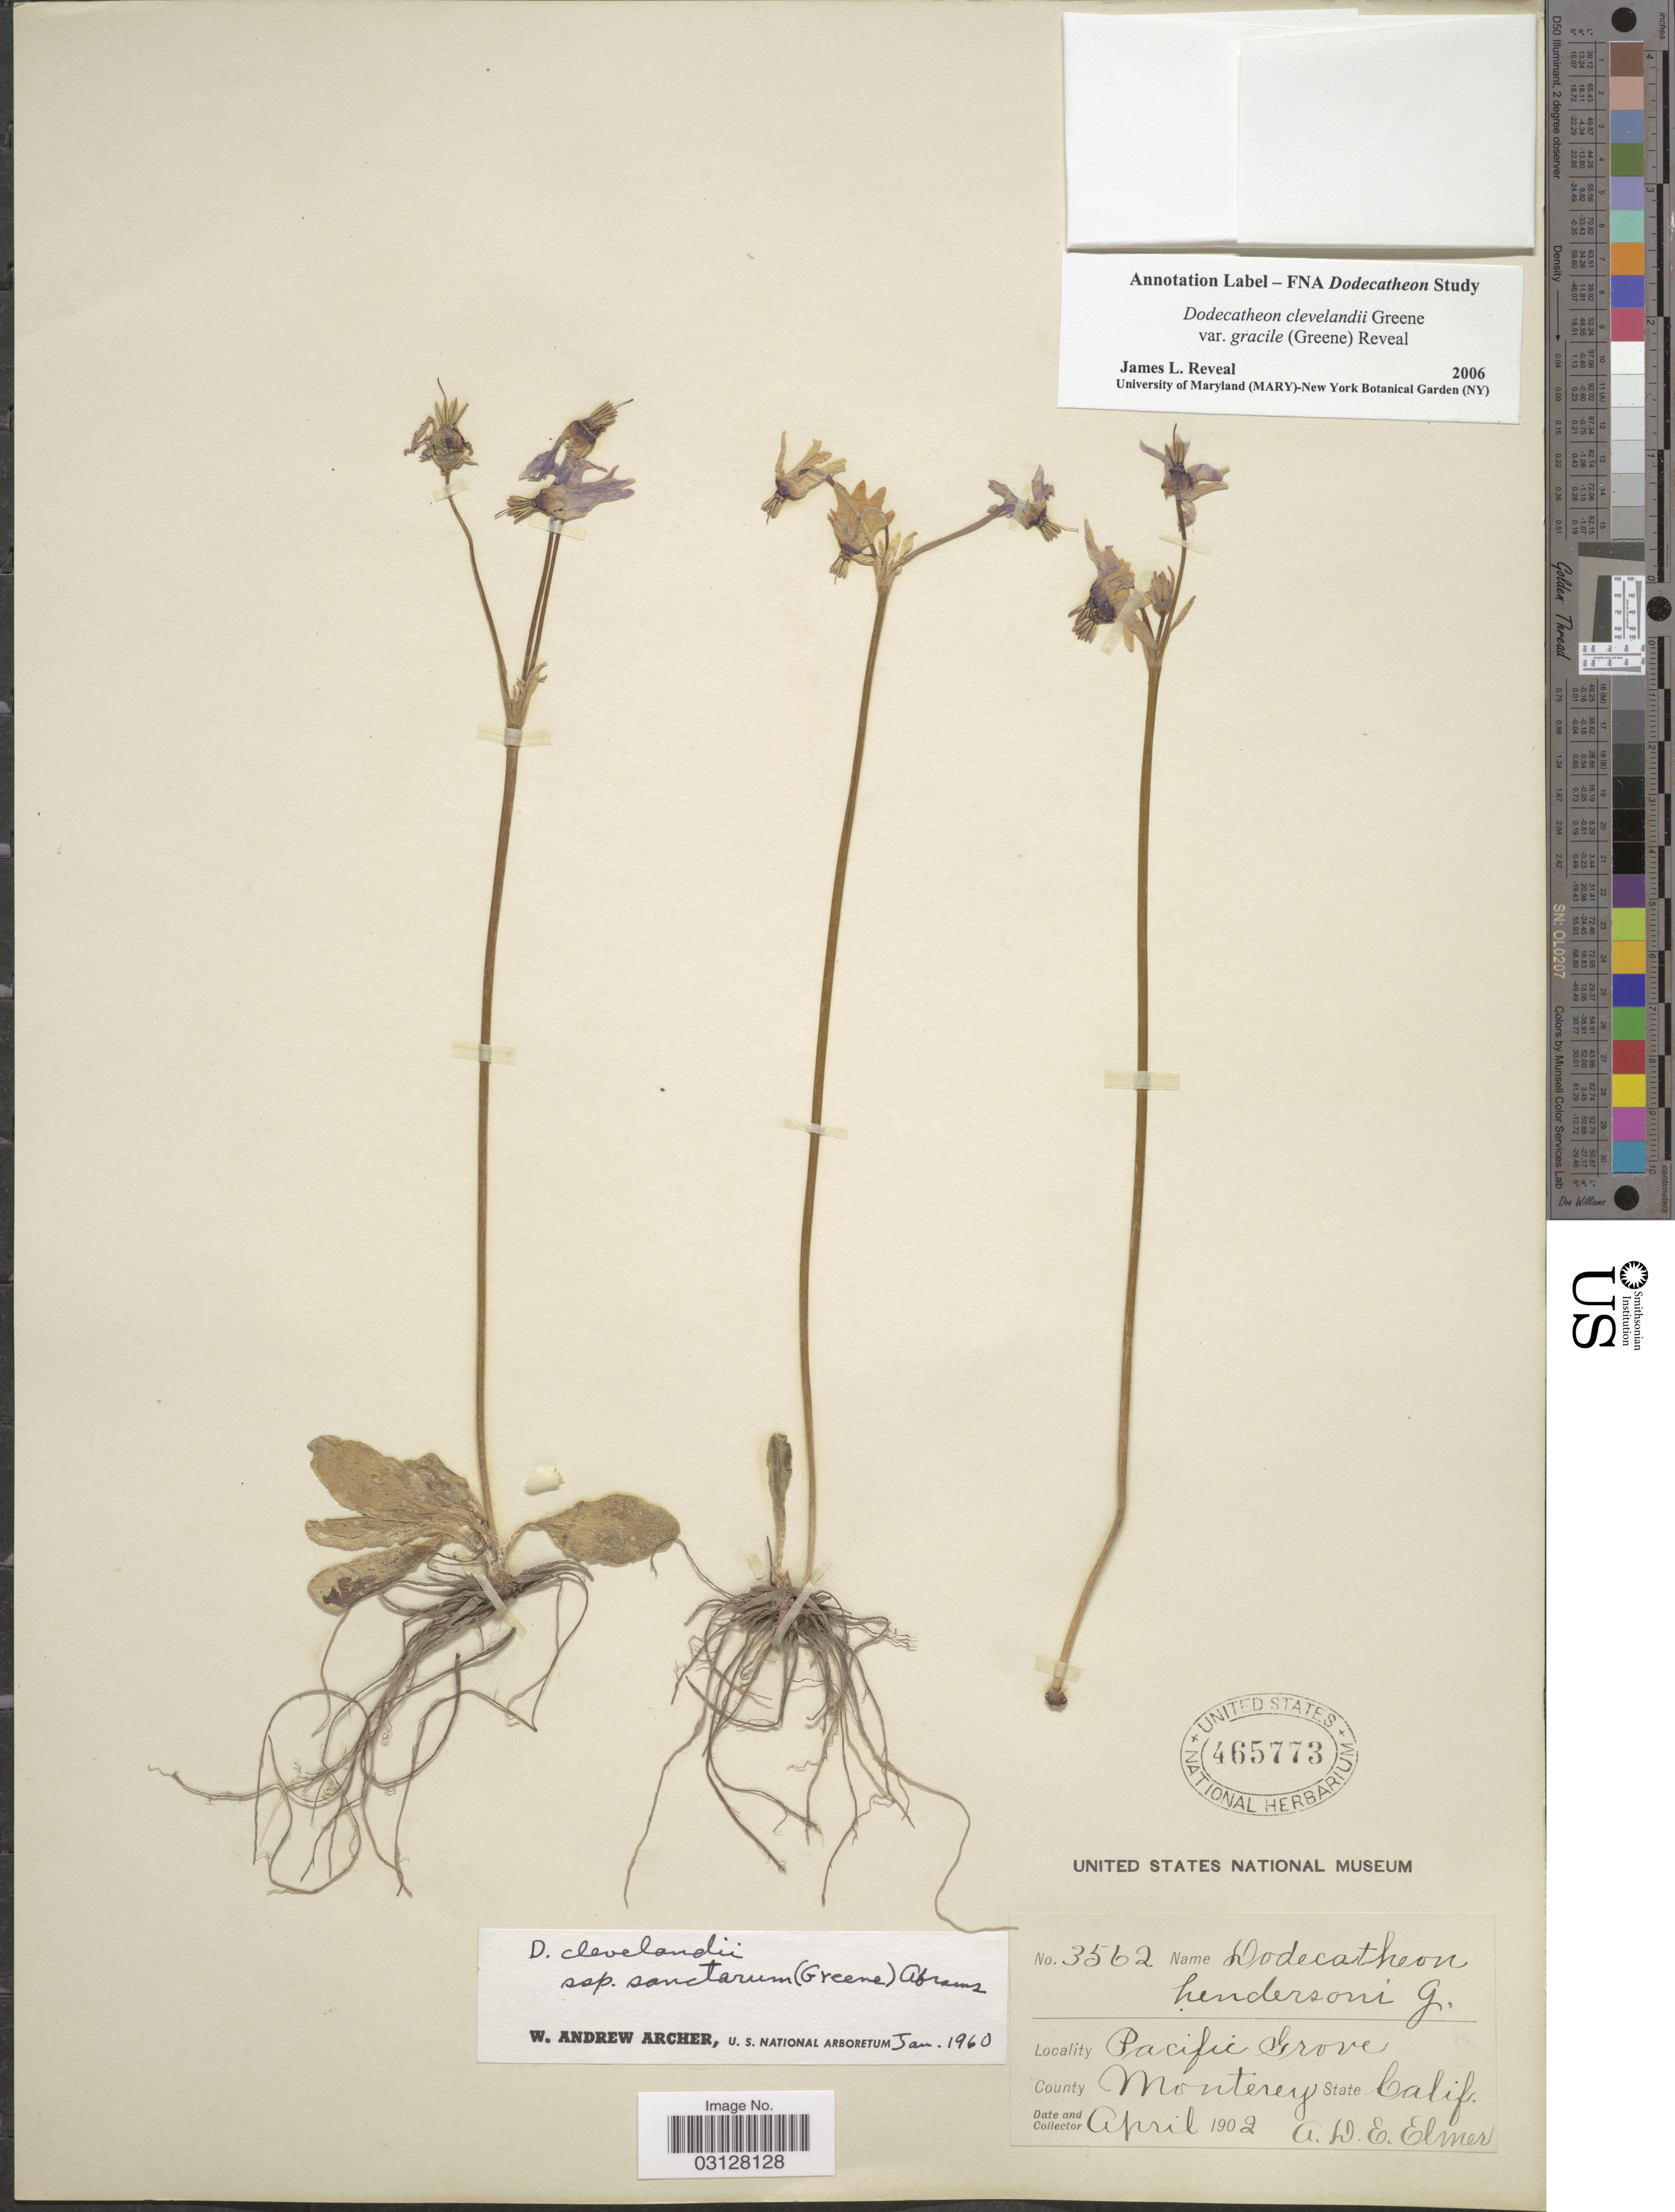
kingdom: Plantae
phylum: Tracheophyta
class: Magnoliopsida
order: Ericales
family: Primulaceae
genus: Dodecatheon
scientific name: Dodecatheon clevelandii var. gracile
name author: (Greene) Reveal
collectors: A. D. E. Elmer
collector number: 3562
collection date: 1902-04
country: United States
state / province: California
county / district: Monterey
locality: Pacific Grove. County Monterey.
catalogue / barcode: US 465773